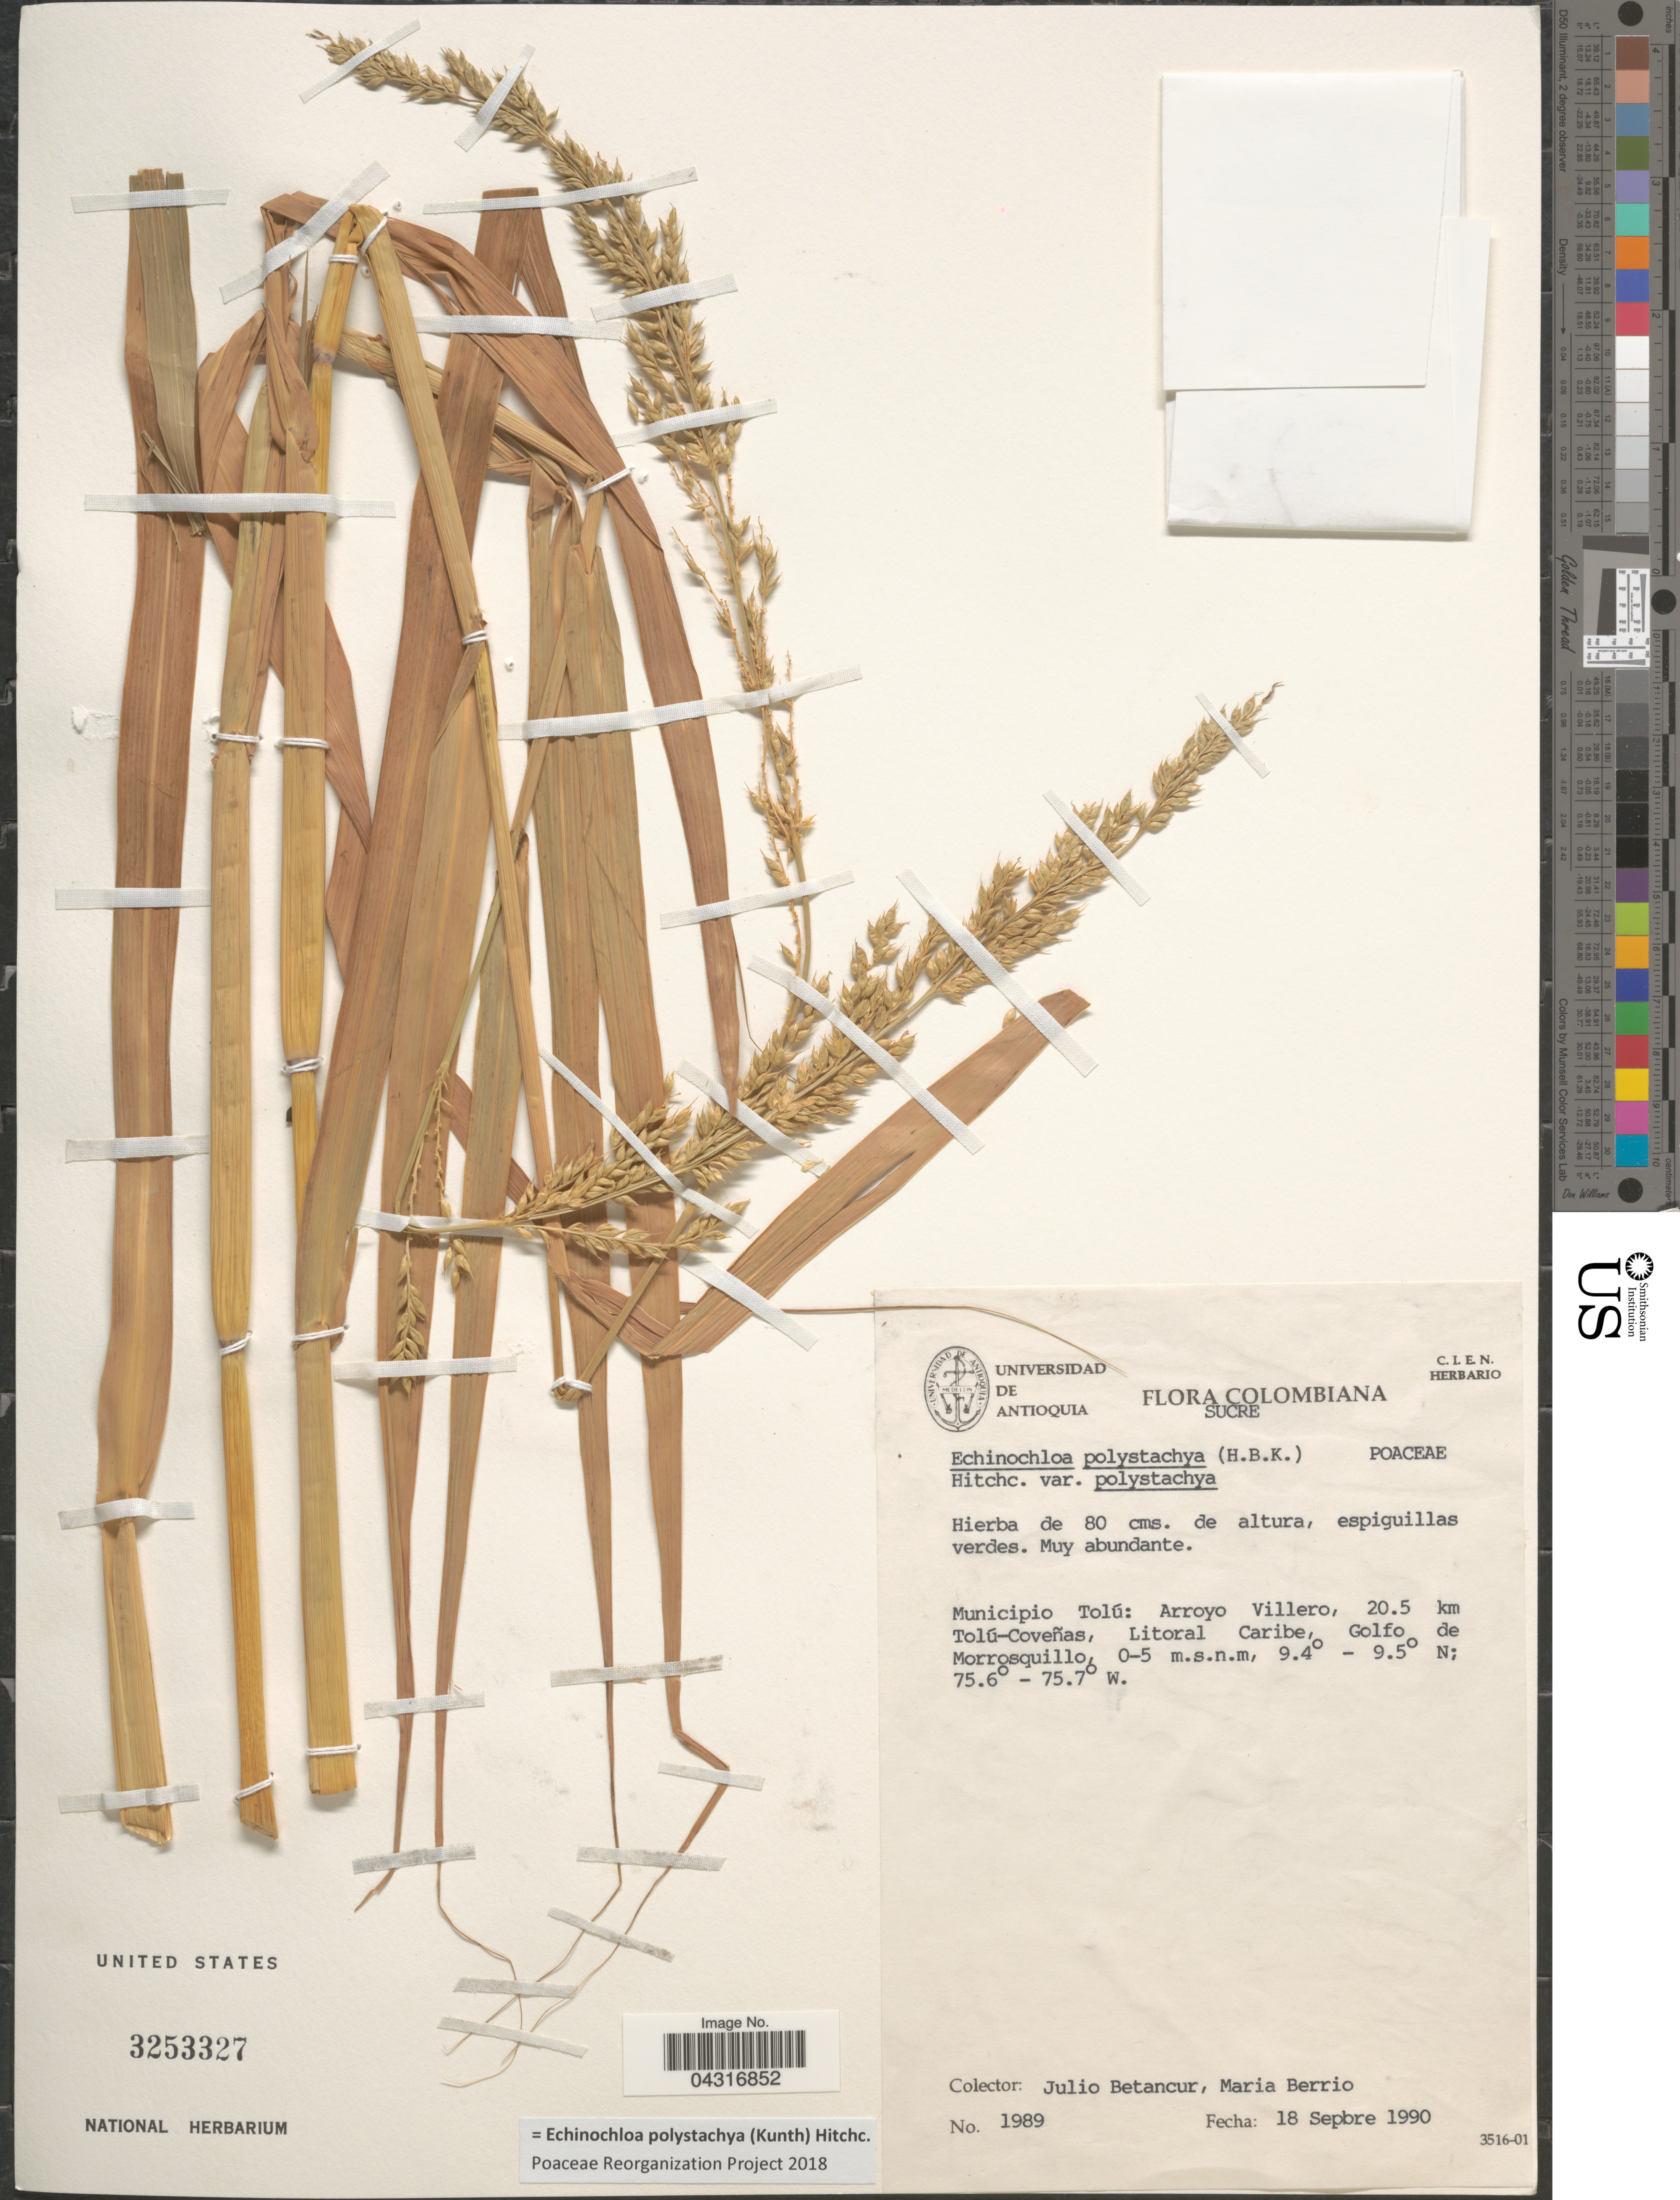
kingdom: Plantae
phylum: Tracheophyta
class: Liliopsida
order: Poales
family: Poaceae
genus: Echinochloa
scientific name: Echinochloa polystachya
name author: (Kunth) Hitchc.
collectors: J. Betancur & M. Berrio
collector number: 1989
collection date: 1990-09-18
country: Colombia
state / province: Sucre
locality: Municipio Tolú: Arroyo Villero, 20.5 km Tolú-Coveñas, Litoral Caribe, Golfo de Morrosquillo.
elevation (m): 0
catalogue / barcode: US 3253327